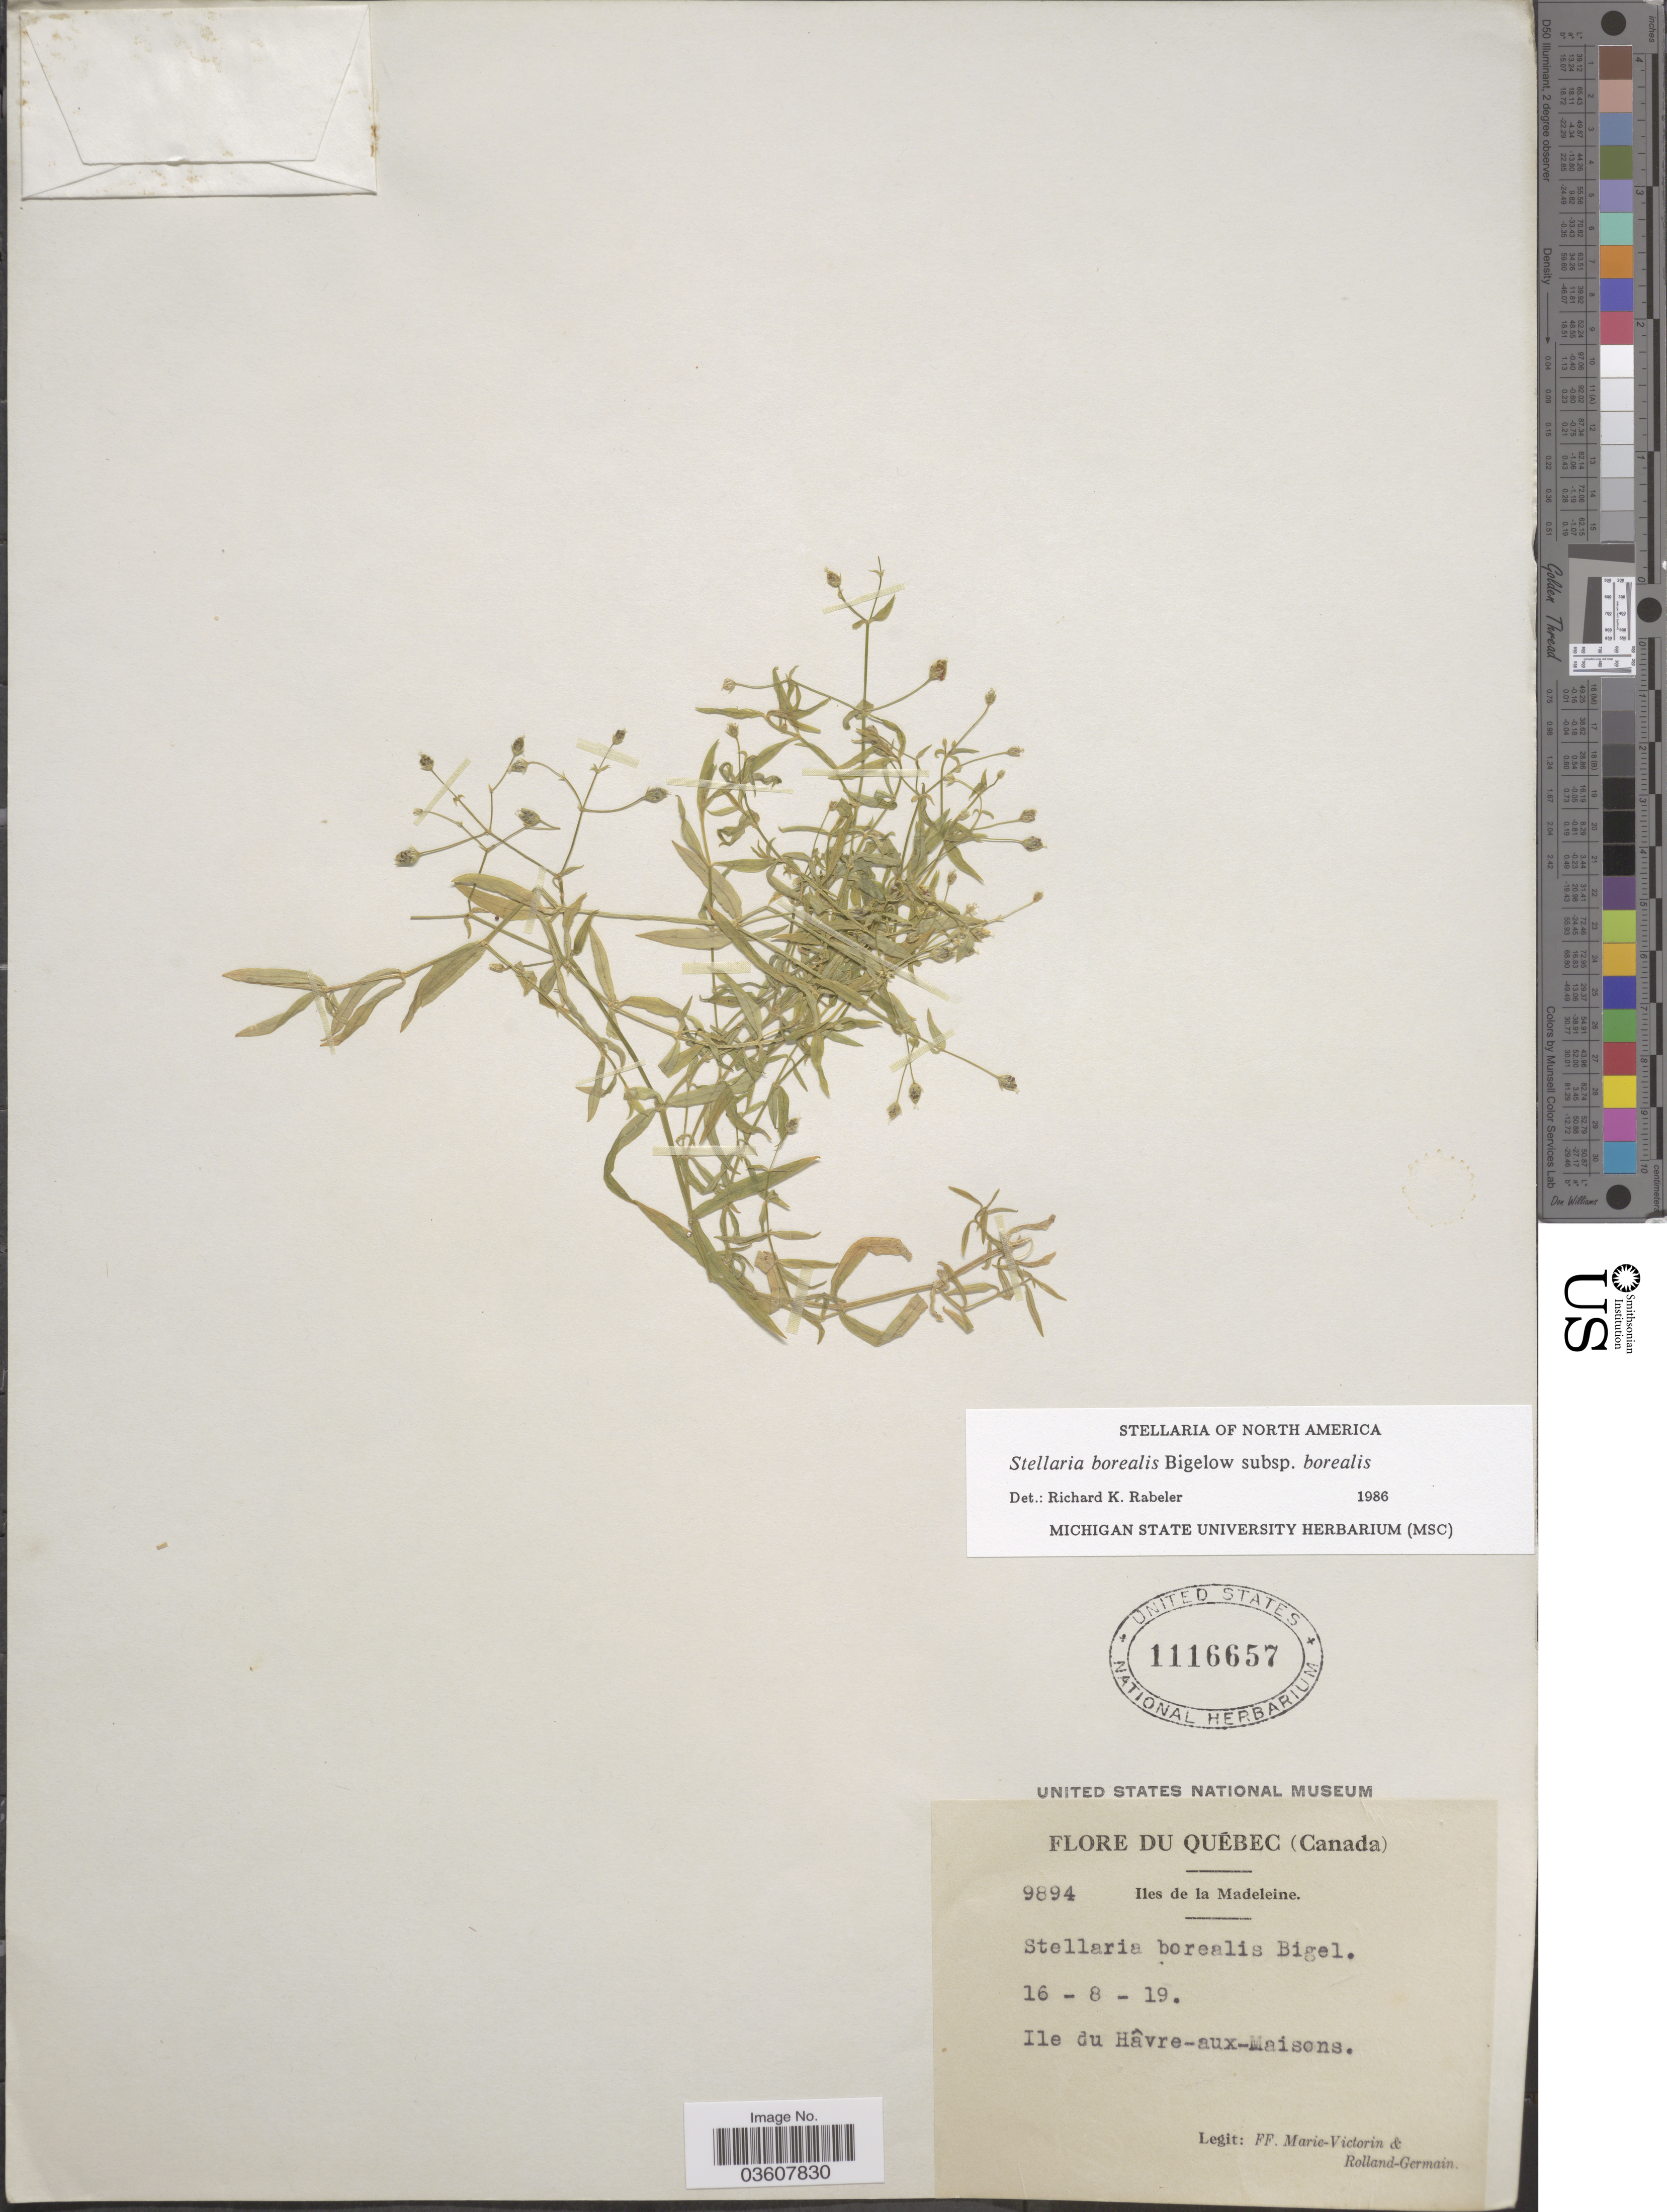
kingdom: Plantae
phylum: Tracheophyta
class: Magnoliopsida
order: Caryophyllales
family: Caryophyllaceae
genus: Stellaria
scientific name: Stellaria borealis subsp. borealis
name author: Bigelow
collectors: F. Marie-Victorin & Rolland-Germain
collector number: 9894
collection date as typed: Transcribed d/m/y: 16/8/19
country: Canada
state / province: Quebec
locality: Iles de la Madeleine. Ile du Hâvre-aux-Maisons.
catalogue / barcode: US 1116657